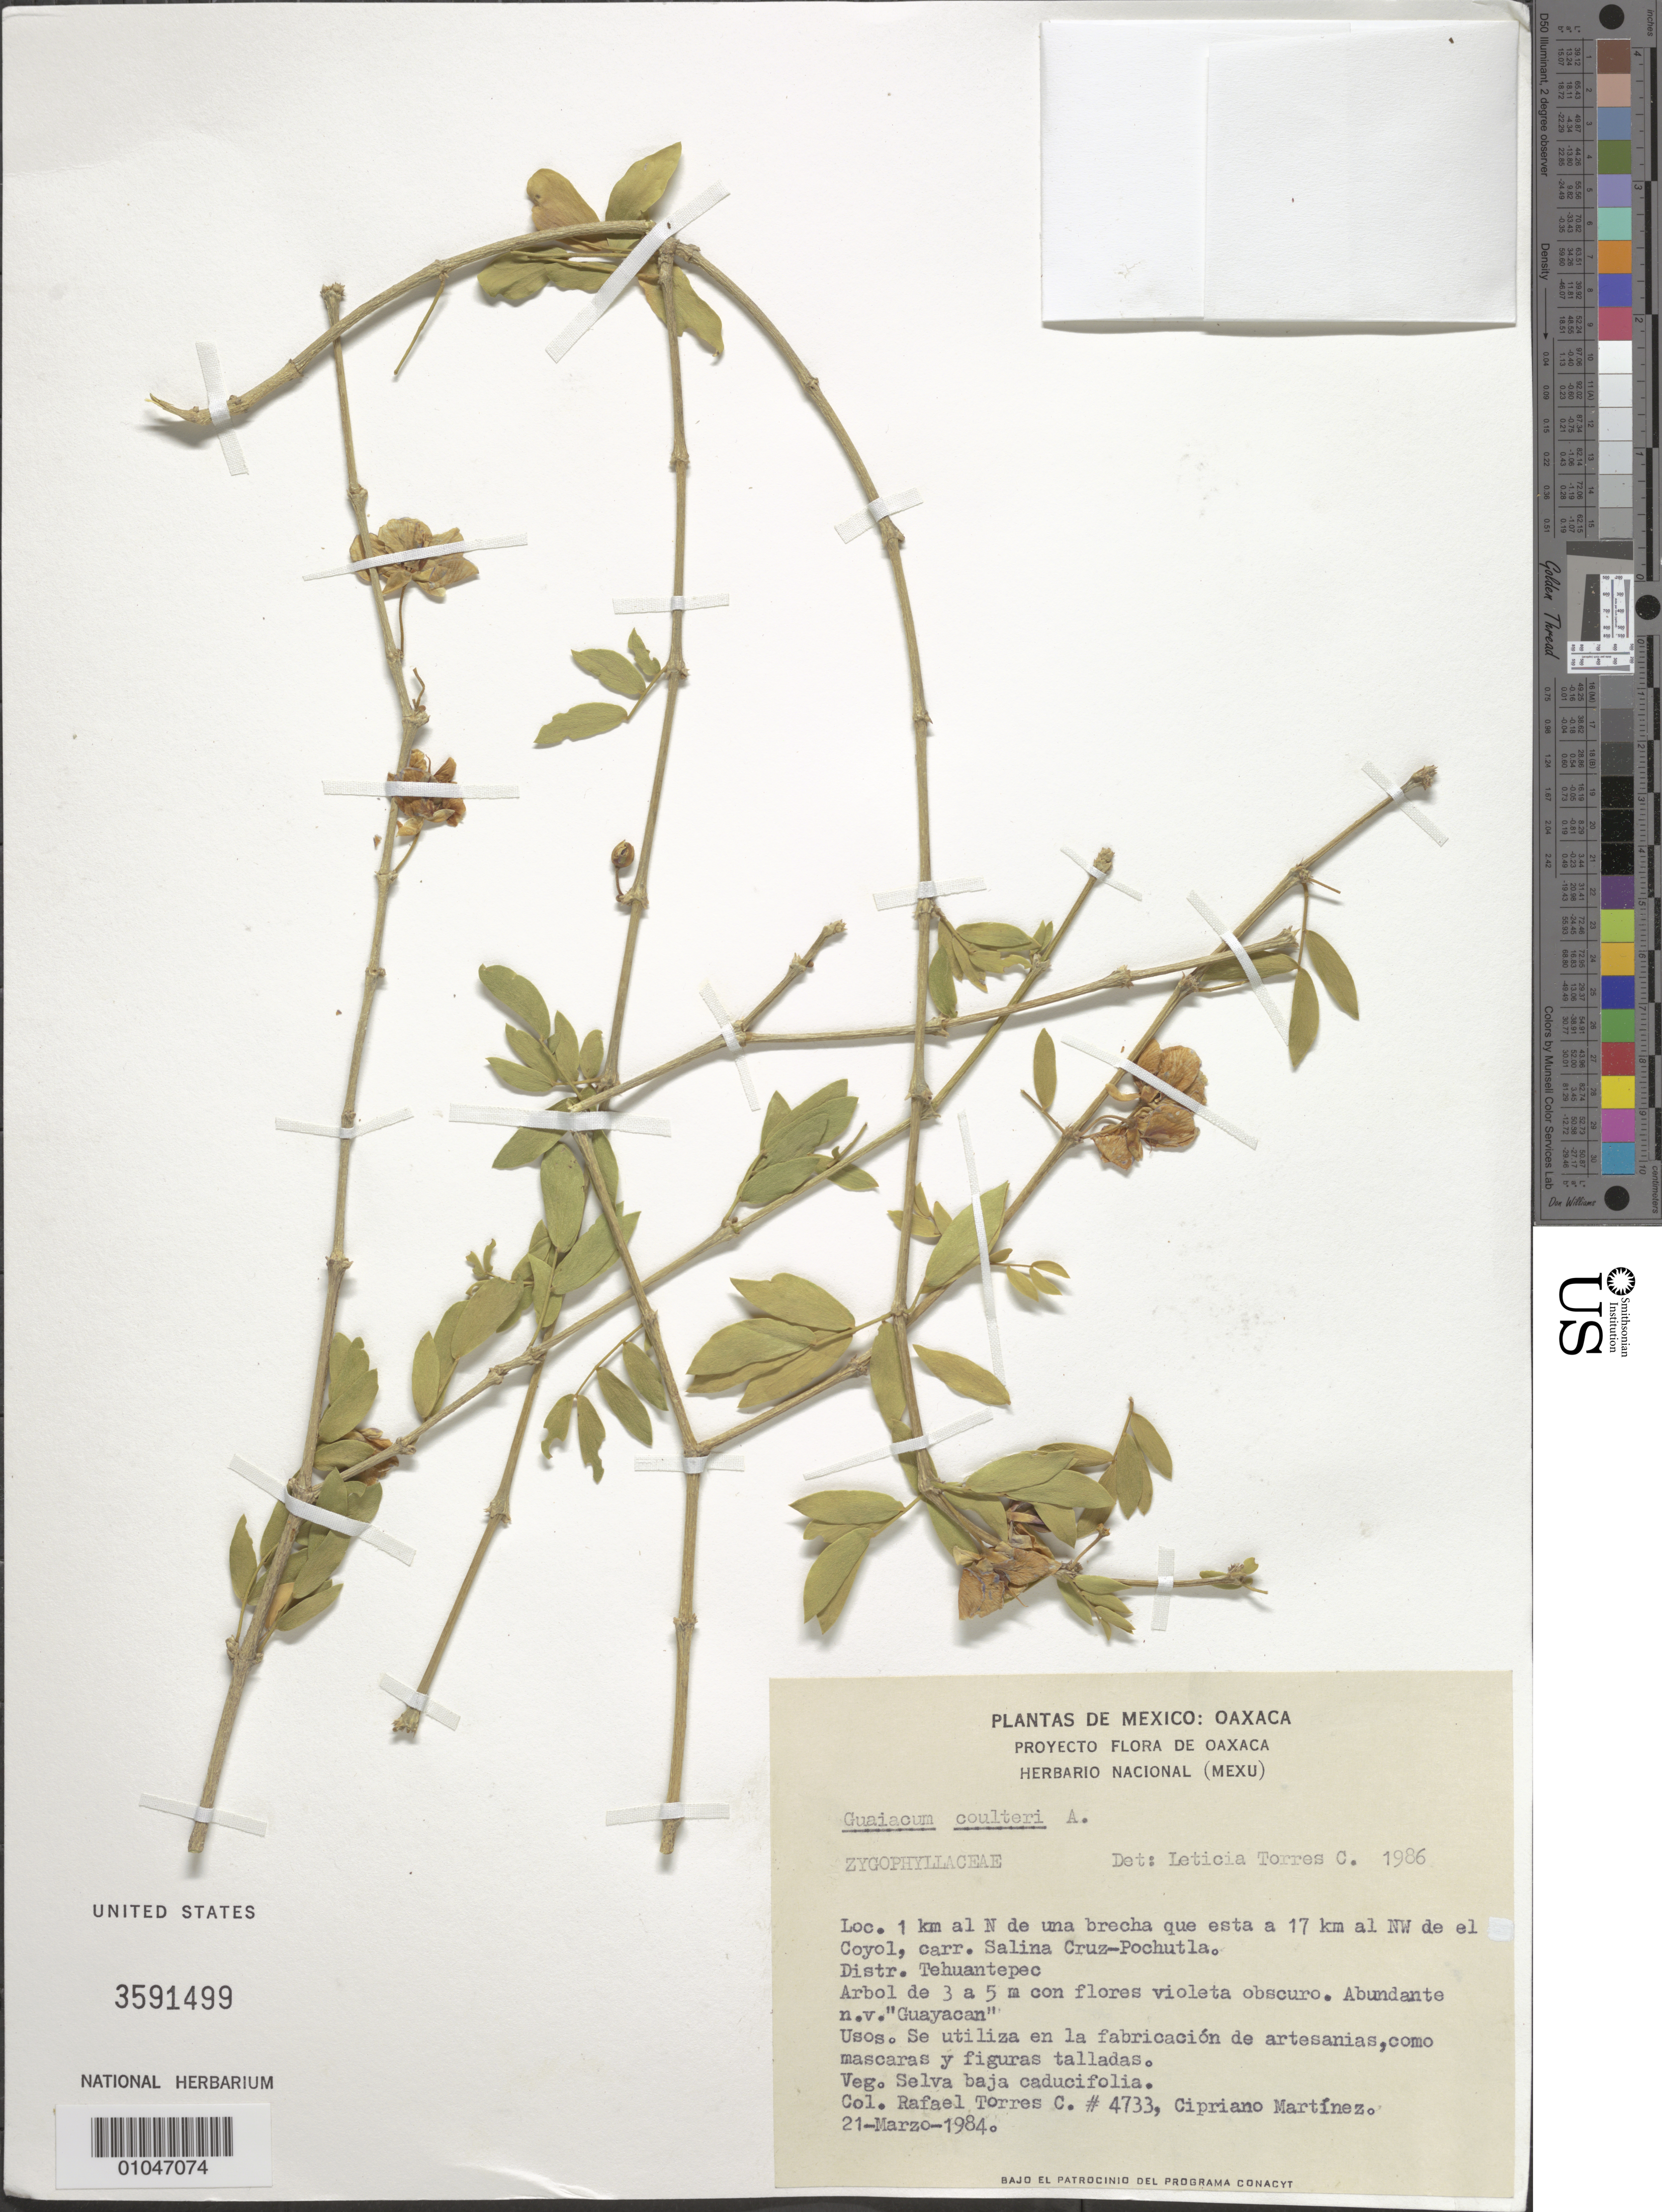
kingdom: Plantae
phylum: Tracheophyta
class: Magnoliopsida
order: Zygophyllales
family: Zygophyllaceae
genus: Guaiacum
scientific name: Guaiacum coulteri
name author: A. Gray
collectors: R. Torres C. & C. Martínez R.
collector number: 4733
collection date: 1984-03-21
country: Mexico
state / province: Oaxaca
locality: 1 km N de una brecha que esta a 17 km al NW de el Coyol, carr. Salina Cruz-Pochutla, Distr. Tehuantepec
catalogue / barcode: US 3591499